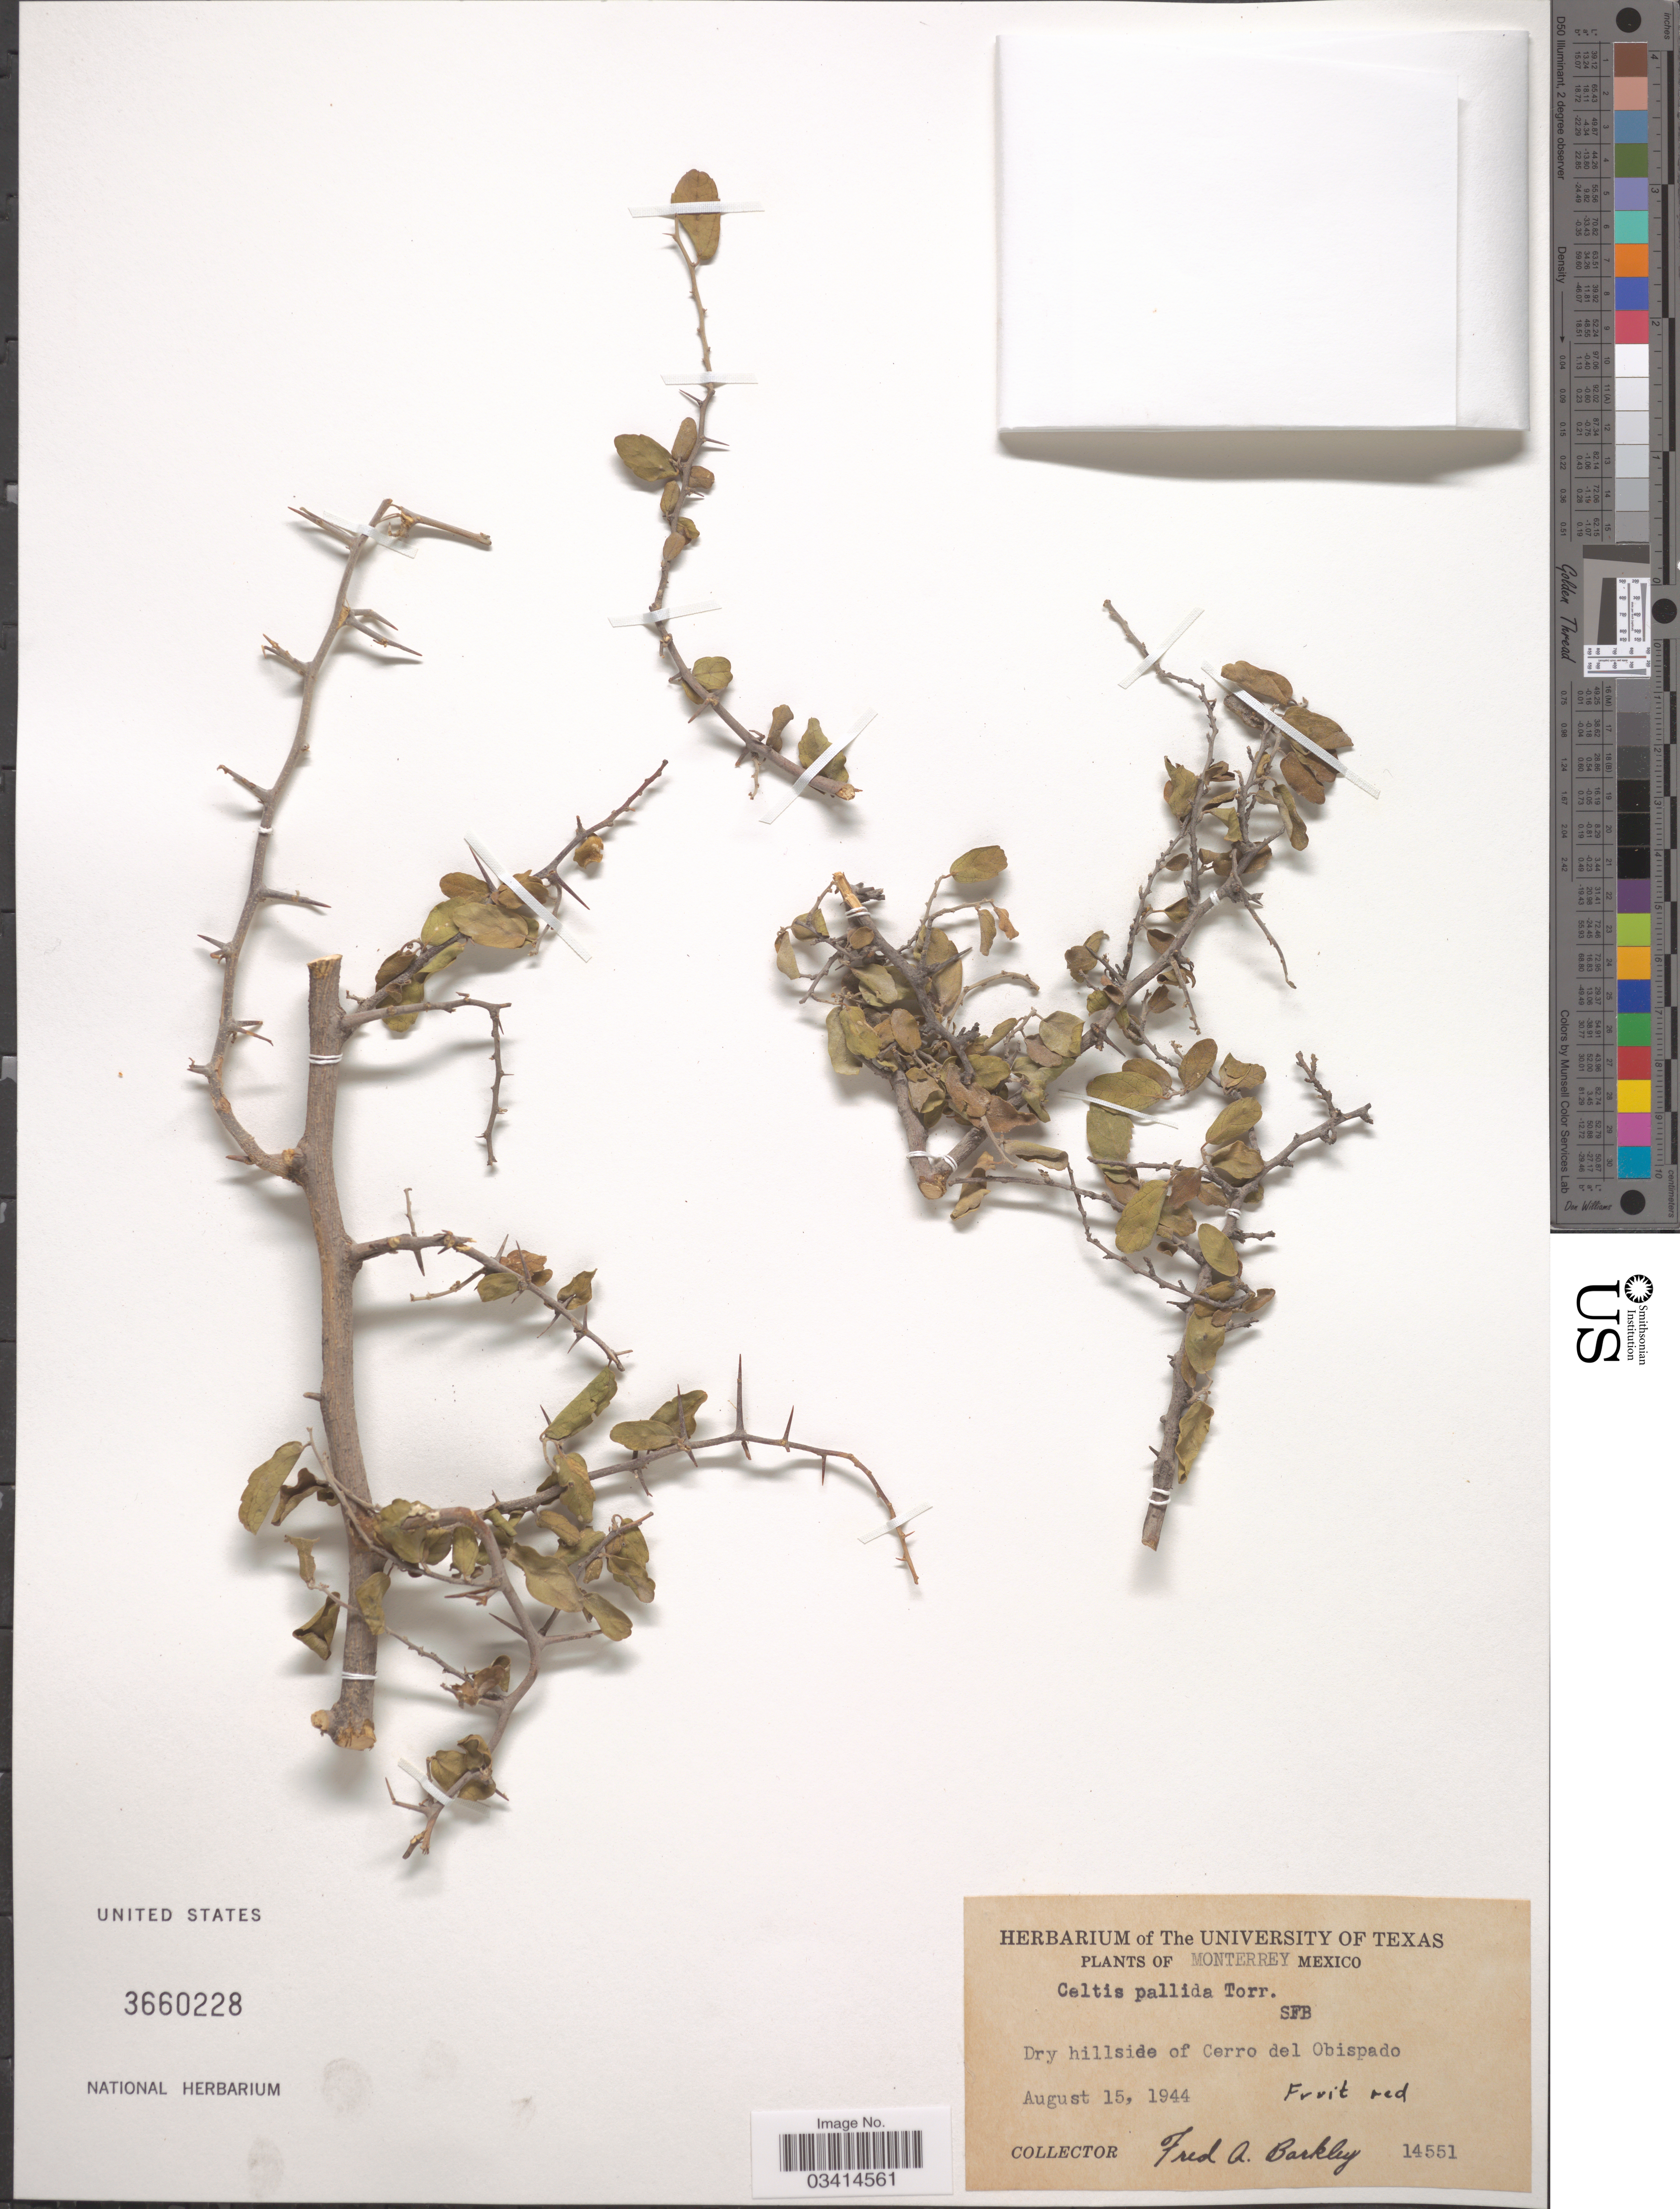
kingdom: Plantae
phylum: Tracheophyta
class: Magnoliopsida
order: Rosales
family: Cannabaceae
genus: Celtis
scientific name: Celtis pallida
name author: Torr. in Emory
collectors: F. A. Barkley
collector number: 14551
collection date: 1944-08-15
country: Mexico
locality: Monterrey. Dry hillside of Cerro del Obispado.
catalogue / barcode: US 3660228